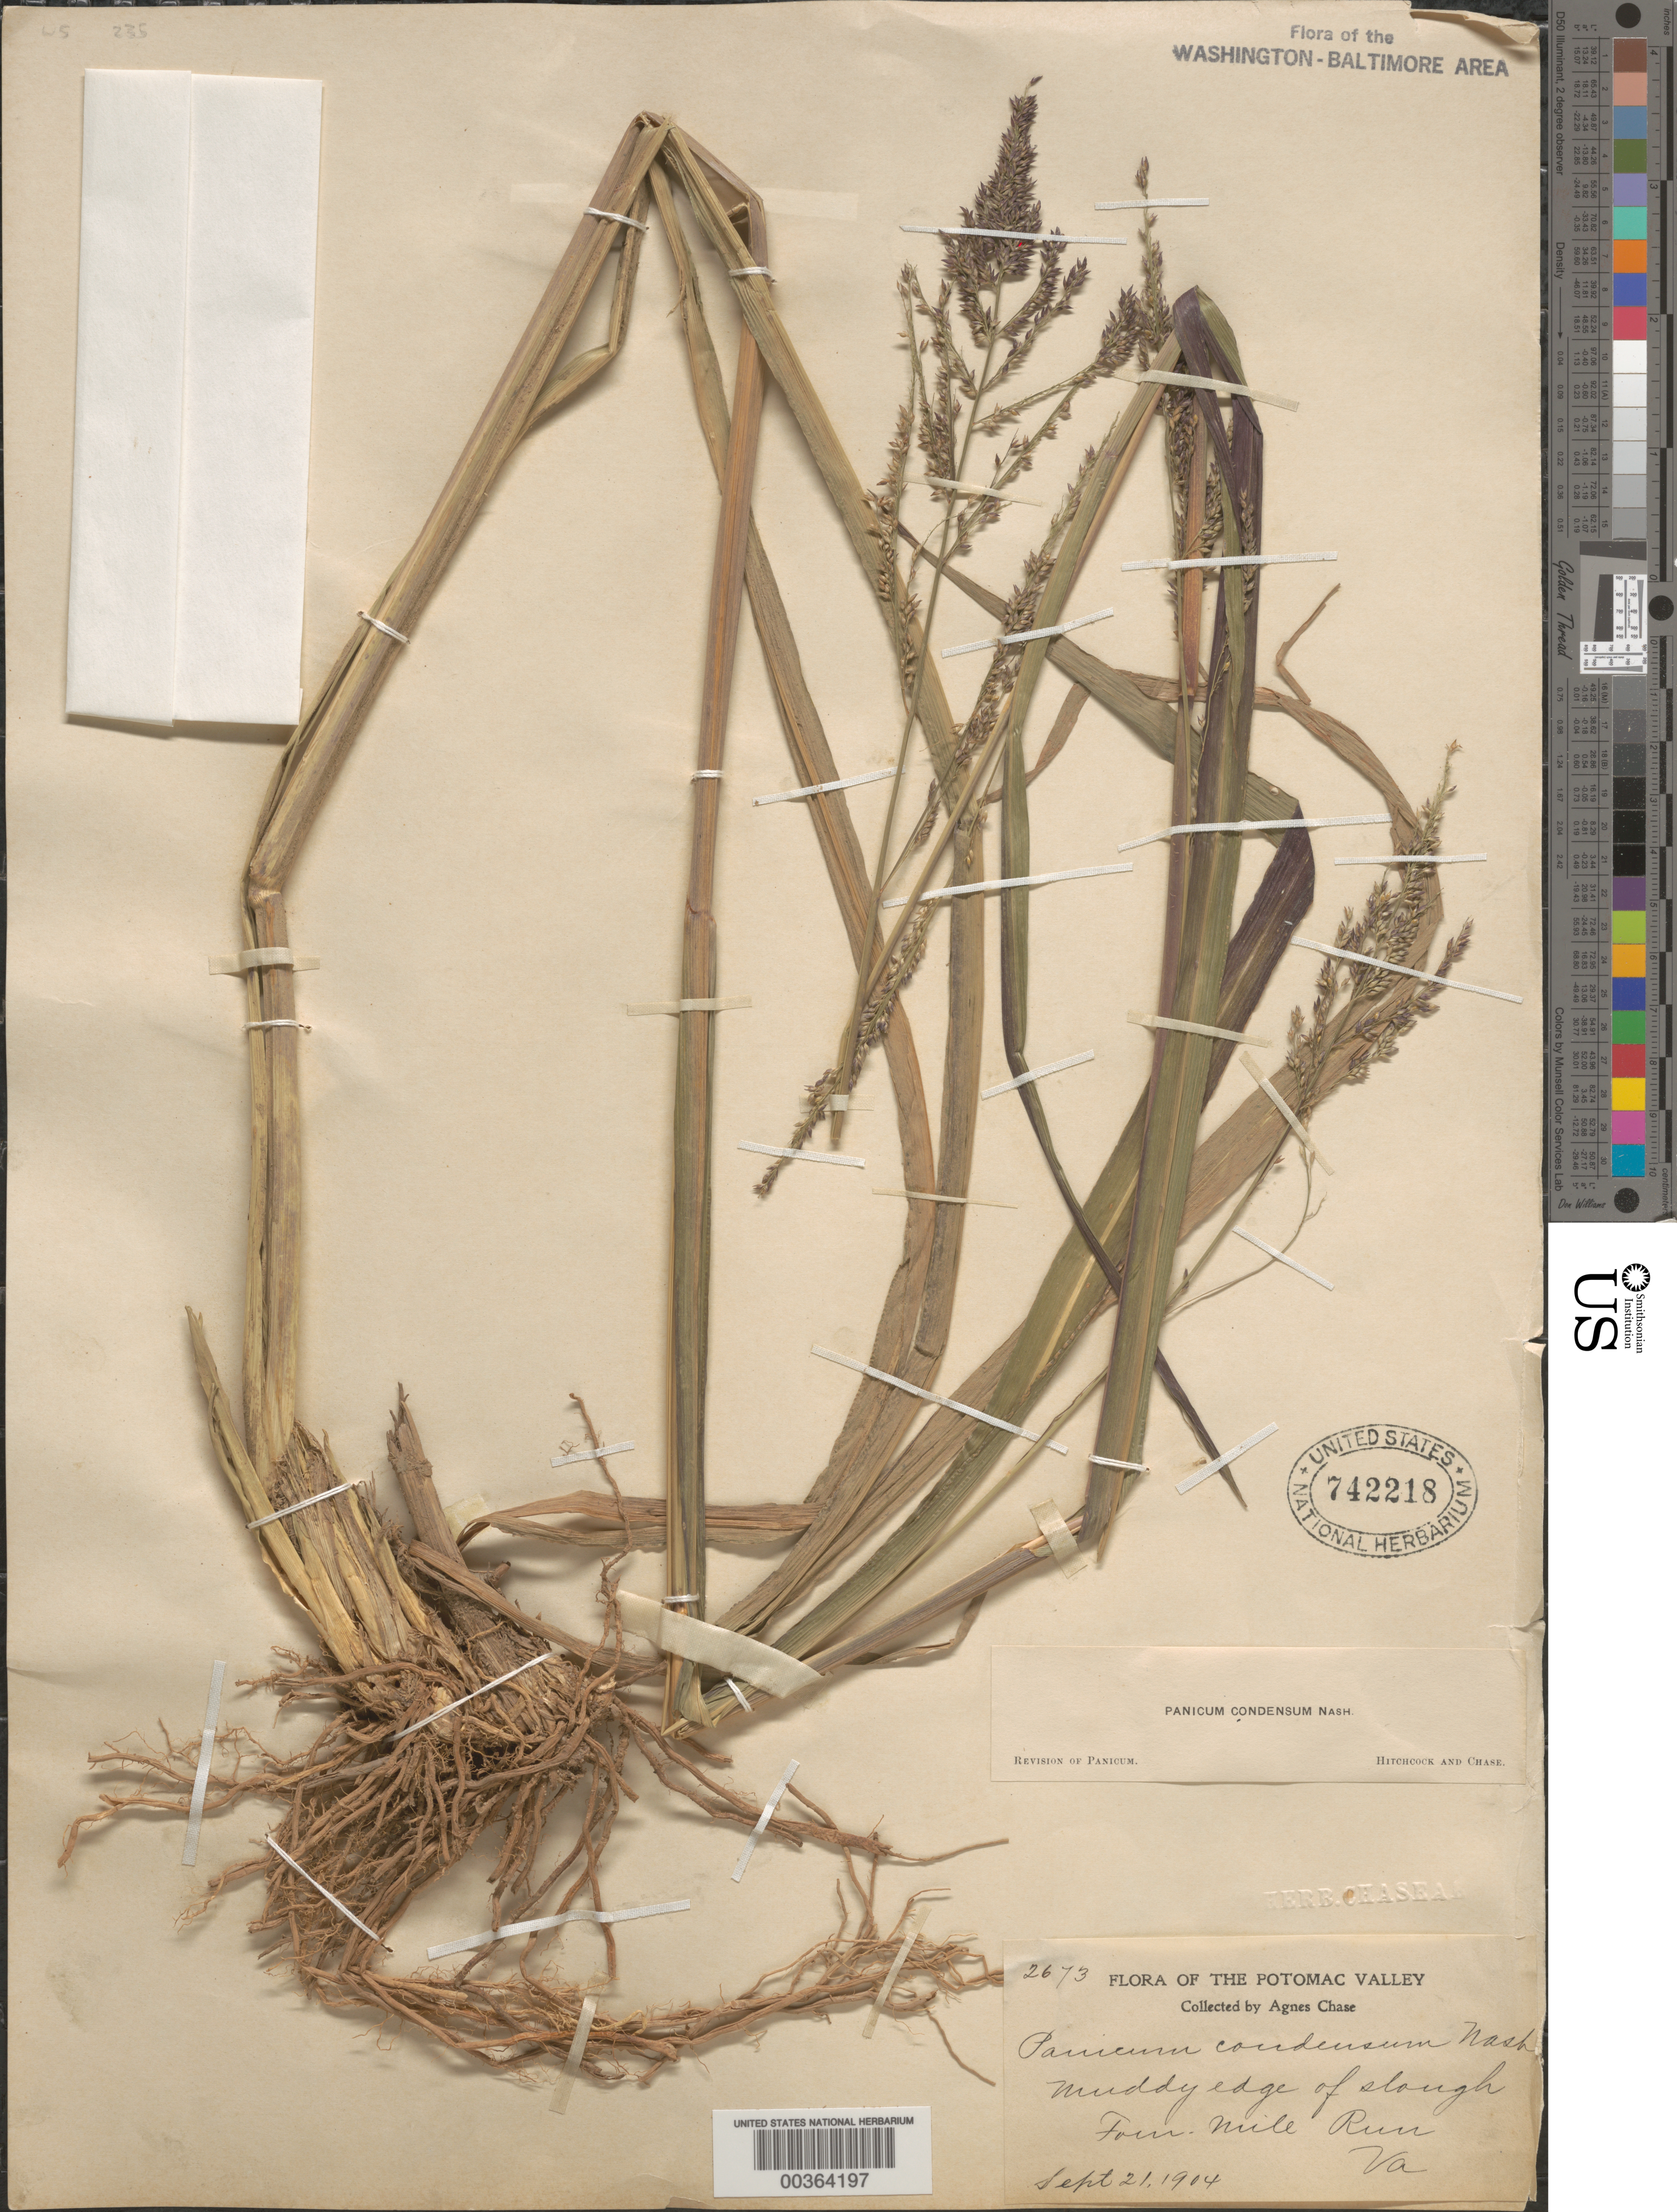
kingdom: Plantae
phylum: Tracheophyta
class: Liliopsida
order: Poales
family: Poaceae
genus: Coleataenia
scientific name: Coleataenia rigidula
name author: (Bosc ex Nees) LeBlond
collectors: A. Chase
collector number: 2673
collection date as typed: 21 Sep 1904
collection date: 1904-09-21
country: United States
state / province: Virginia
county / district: Arlington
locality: Four Mile Run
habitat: Muddy edge of slough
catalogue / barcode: US 742218